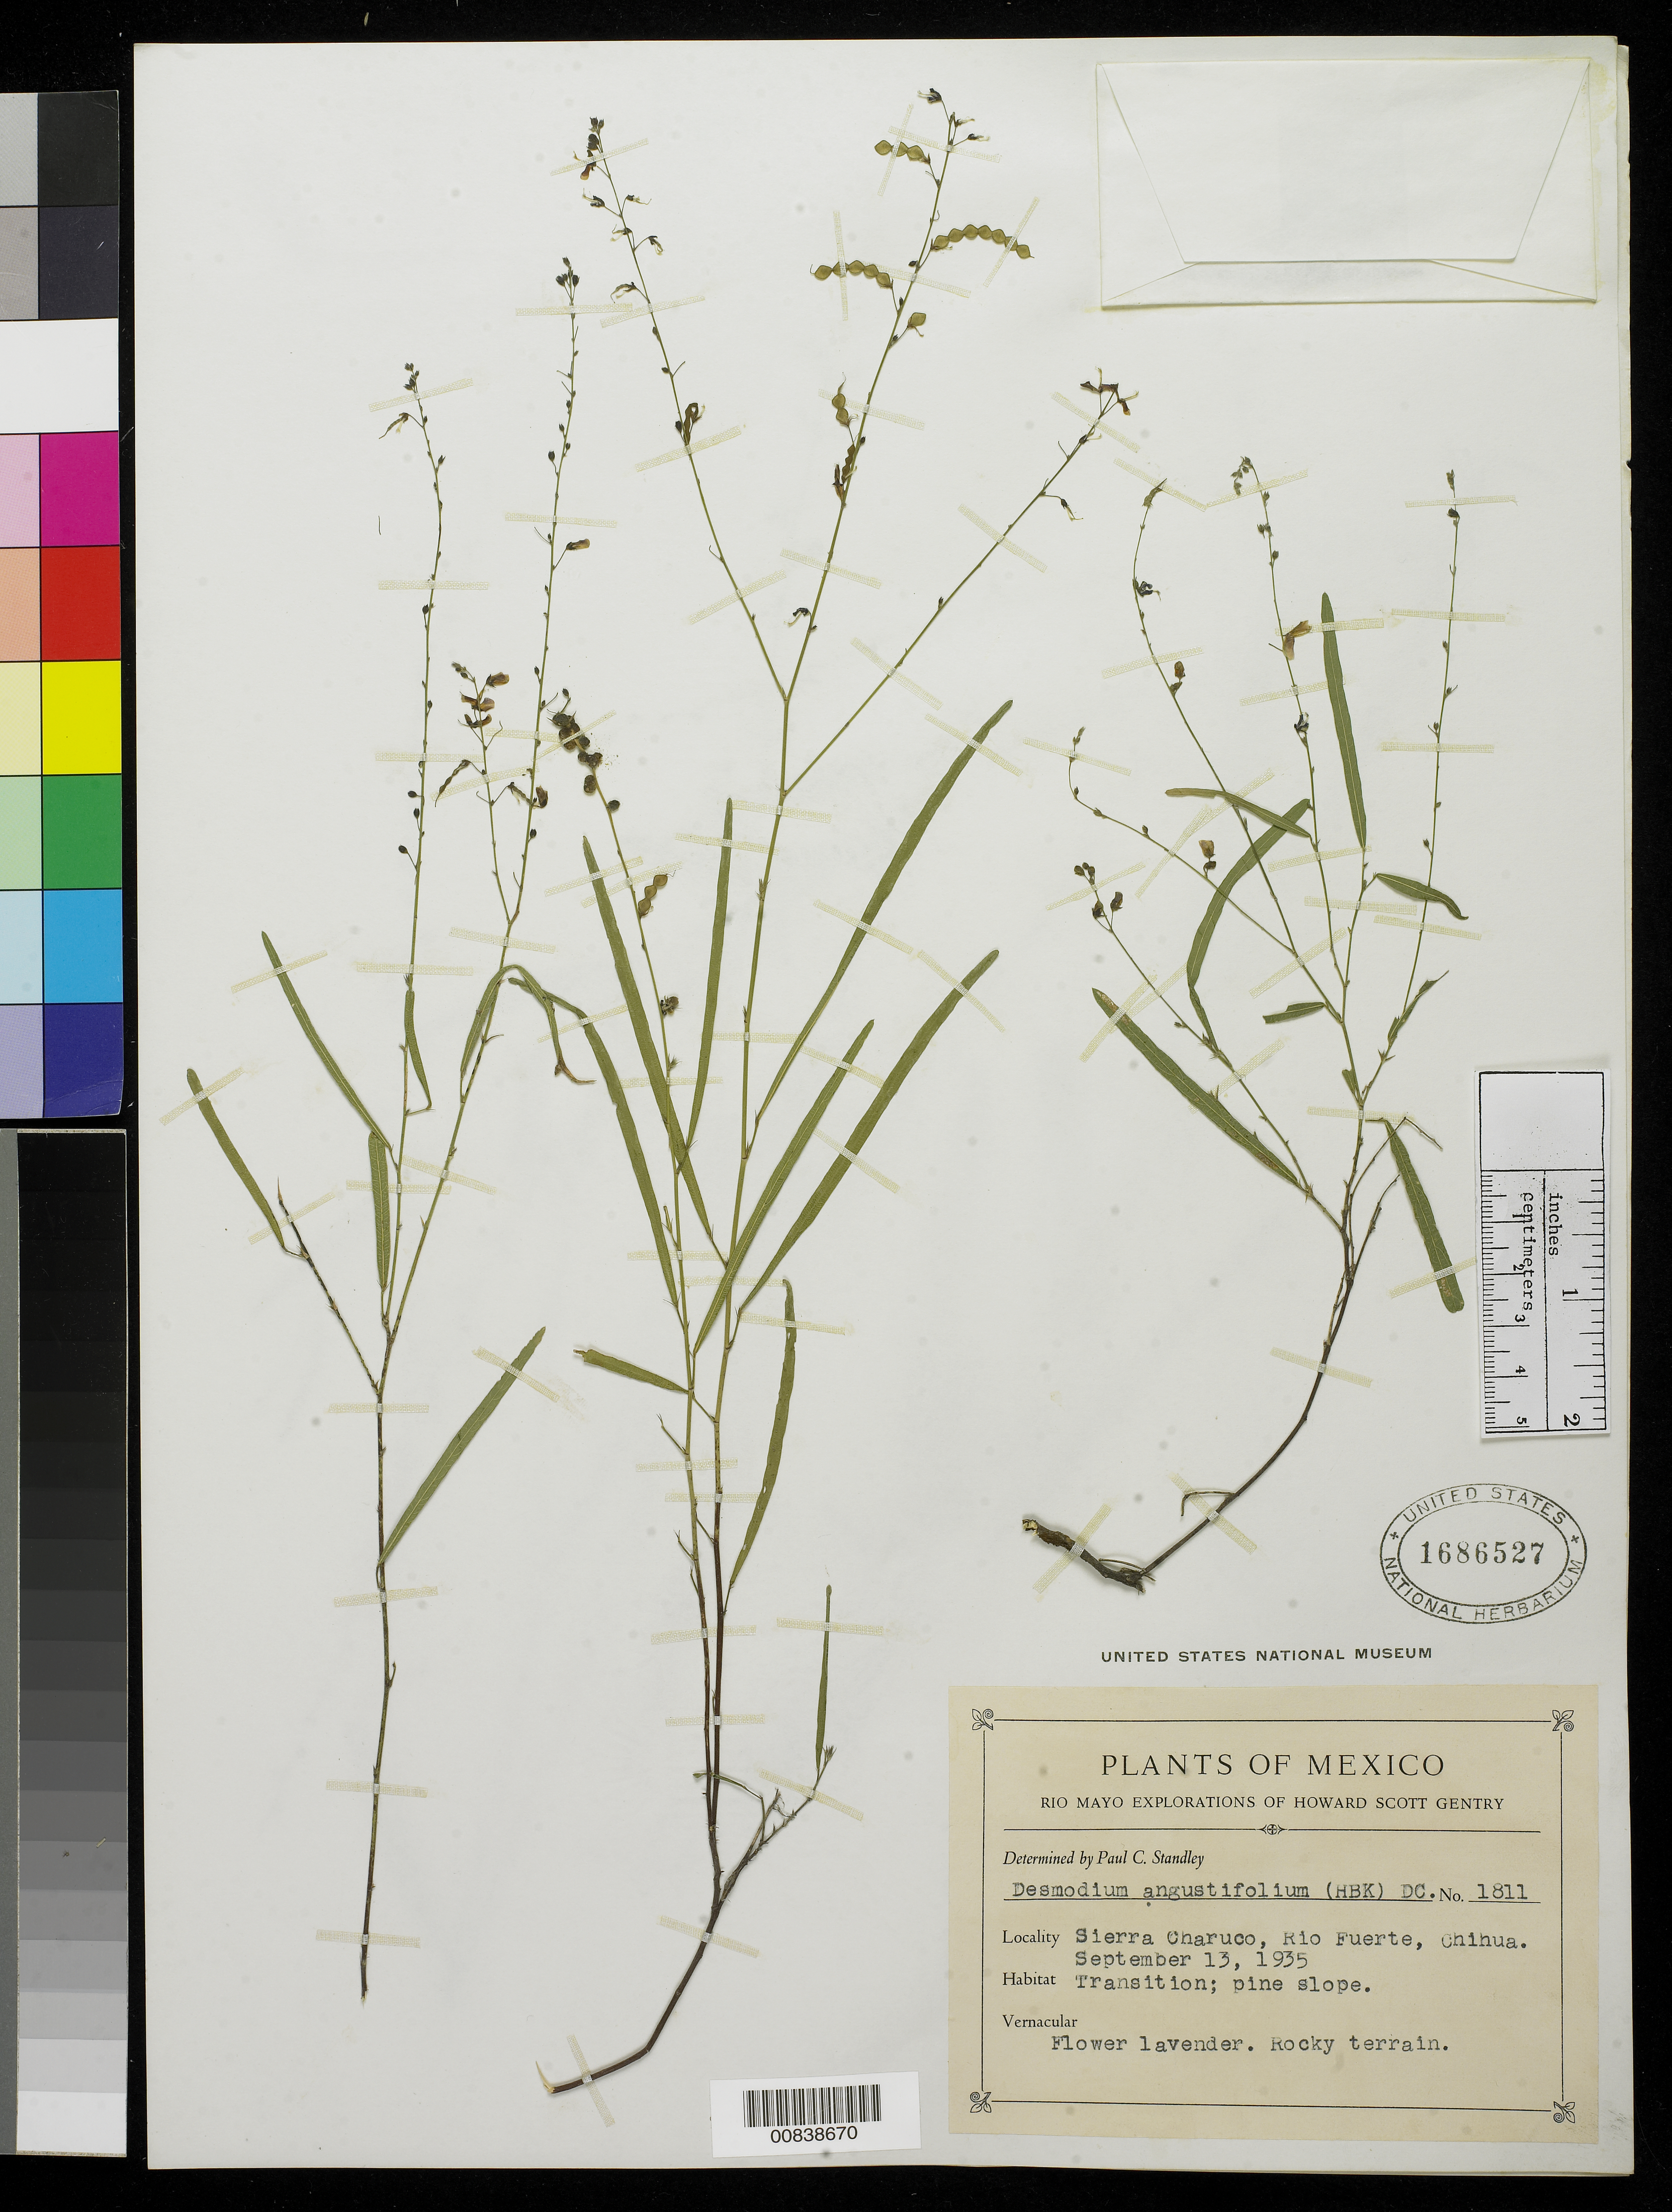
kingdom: Plantae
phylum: Tracheophyta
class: Magnoliopsida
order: Fabales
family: Fabaceae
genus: Desmodium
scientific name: Desmodium angustifolium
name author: (Kunth) DC.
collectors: H. S. Gentry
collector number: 2509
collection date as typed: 30 Aug 1936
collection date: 1936-08-30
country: Mexico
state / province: Chihuahua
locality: Sierra Canelo, Río Mayo, Chihuahua.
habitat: Transition; pine-oak country.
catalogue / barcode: US 1686685